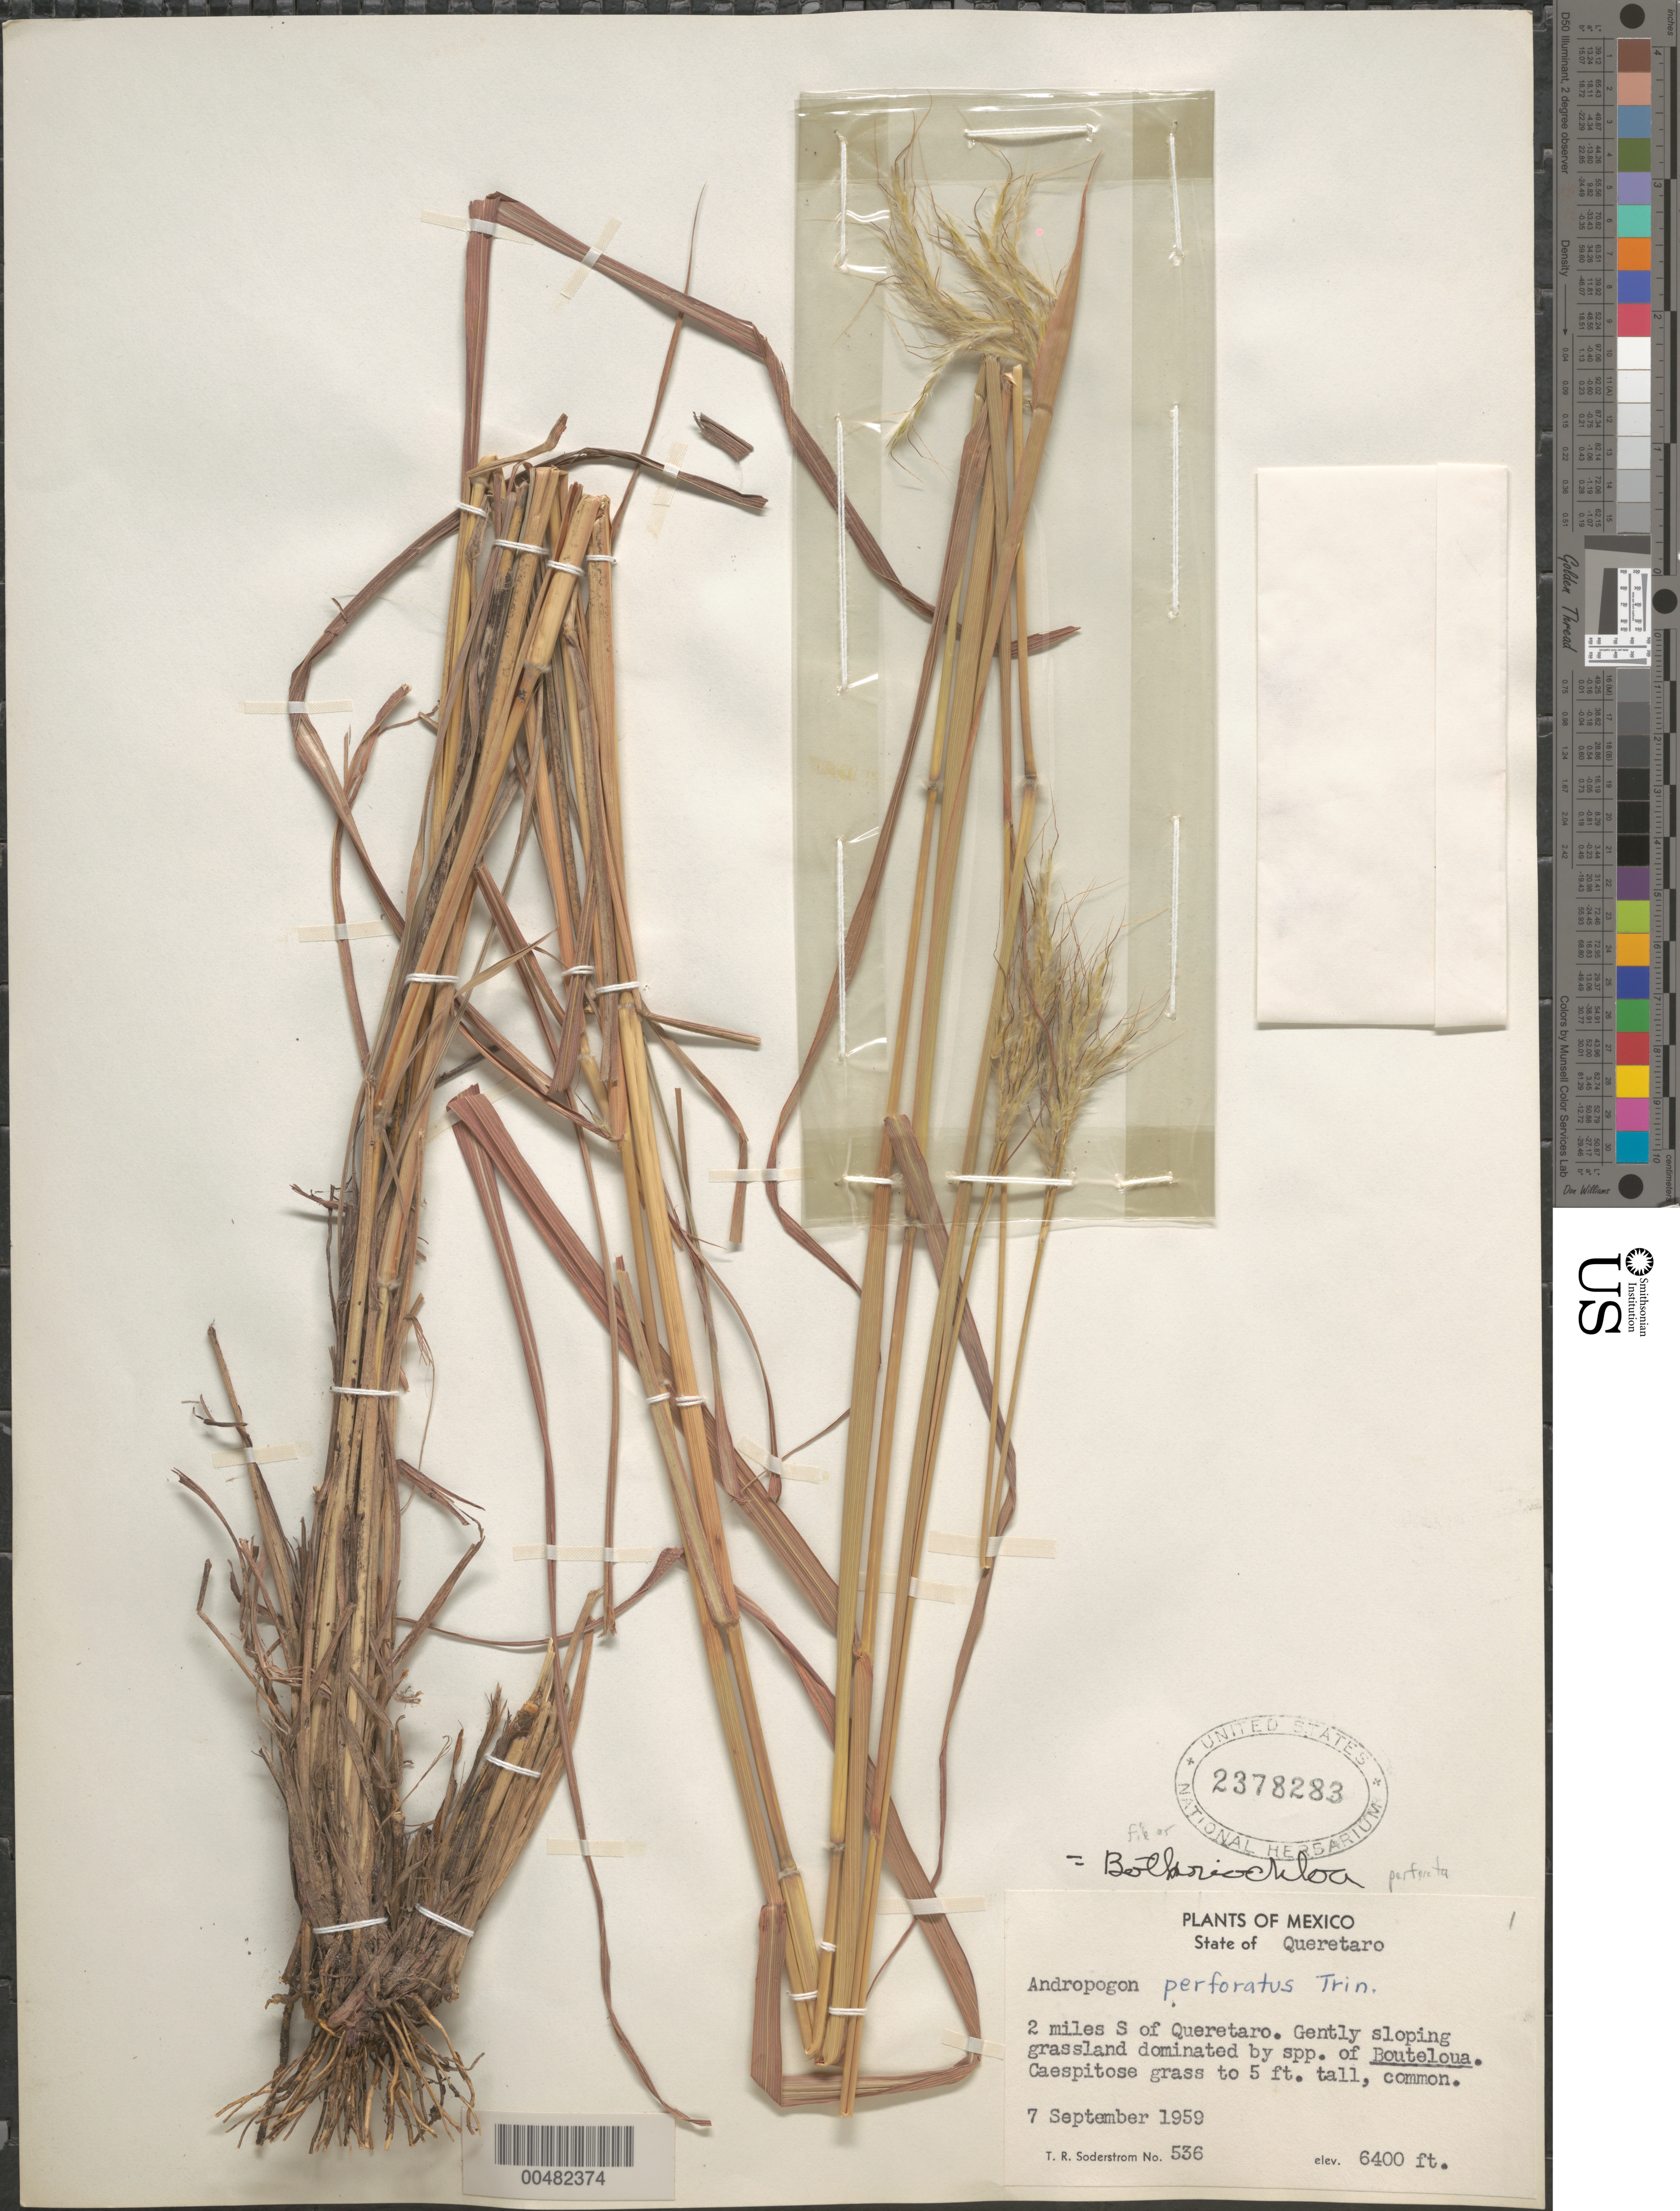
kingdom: Plantae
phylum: Tracheophyta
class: Liliopsida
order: Poales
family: Poaceae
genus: Bothriochloa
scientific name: Bothriochloa perforata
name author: (Trin. ex E. Fourn.) Herter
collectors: T. R. Soderstrom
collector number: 536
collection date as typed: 7 Sep 1959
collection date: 1959-09-07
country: Mexico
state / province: Querétaro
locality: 2 mi S of Querétaro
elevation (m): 1951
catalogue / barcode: US 2378283